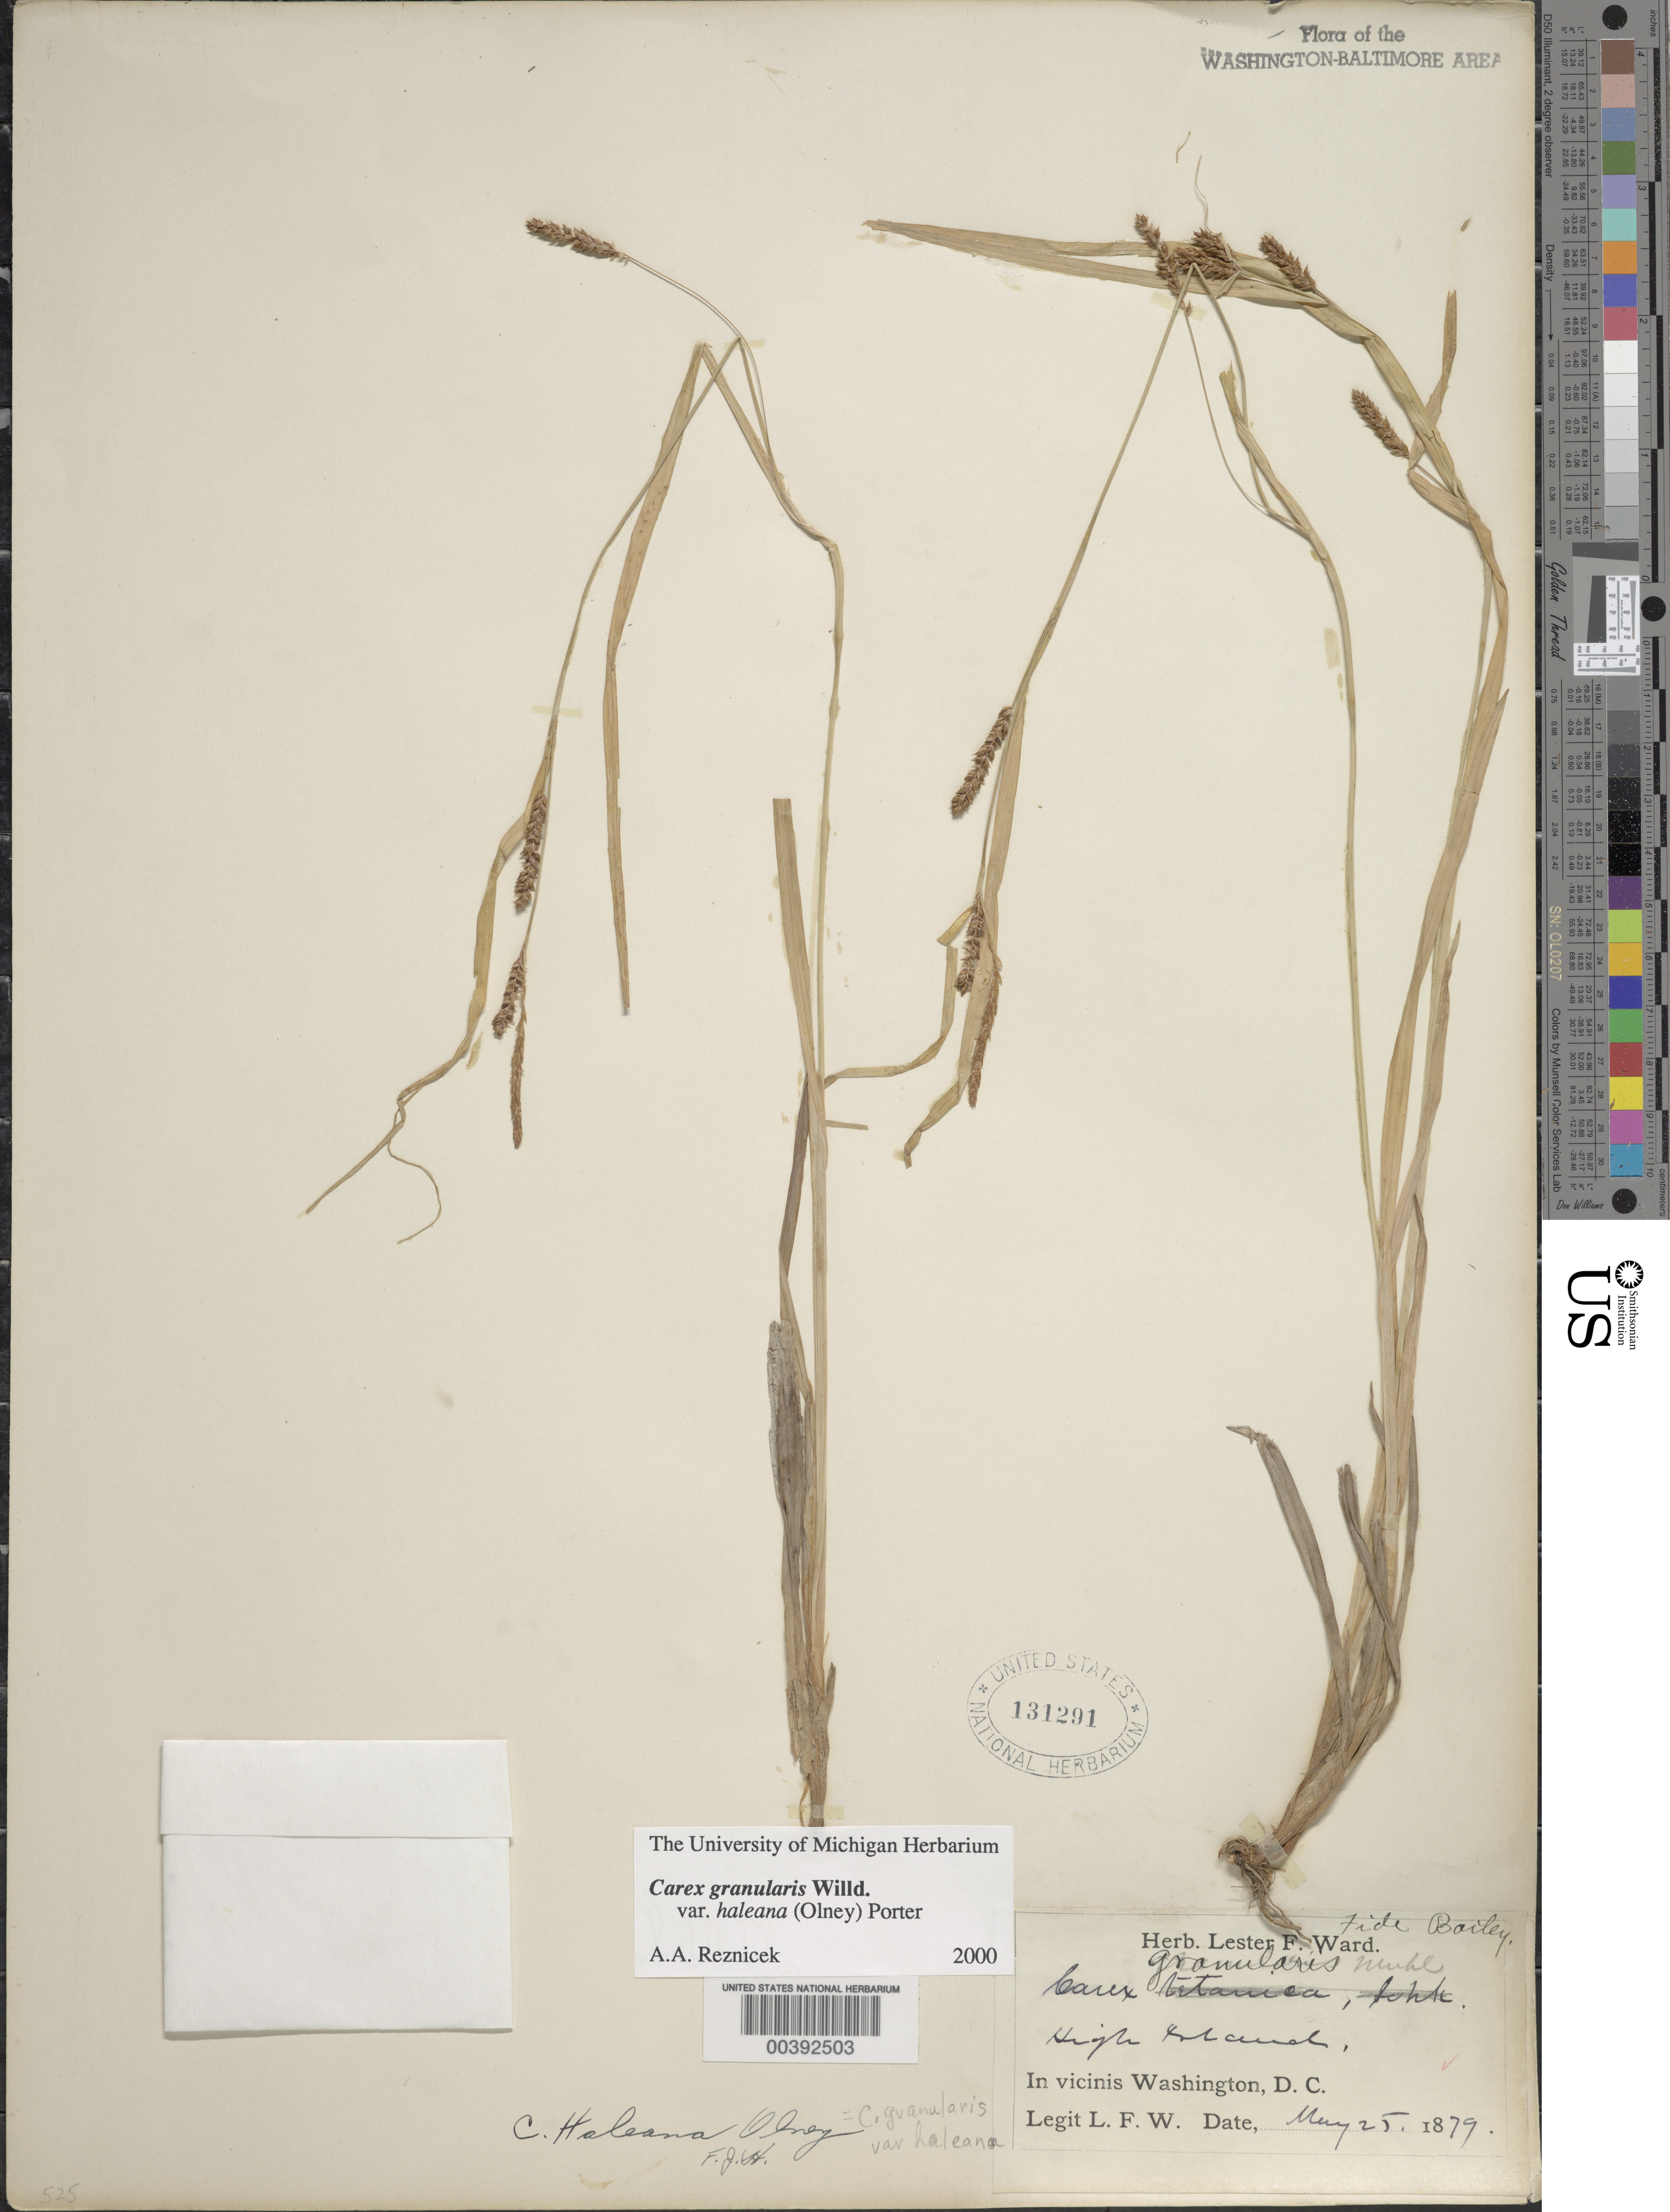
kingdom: Plantae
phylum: Tracheophyta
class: Liliopsida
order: Poales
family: Cyperaceae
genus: Carex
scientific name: Carex granularis var. haleana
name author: Muhl. ex Willd.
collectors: L. F. Ward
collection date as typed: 25 May 1879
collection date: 1879-05-25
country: United States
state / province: Maryland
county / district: Montgomery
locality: High Island C. & O. Canal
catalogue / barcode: US 131291